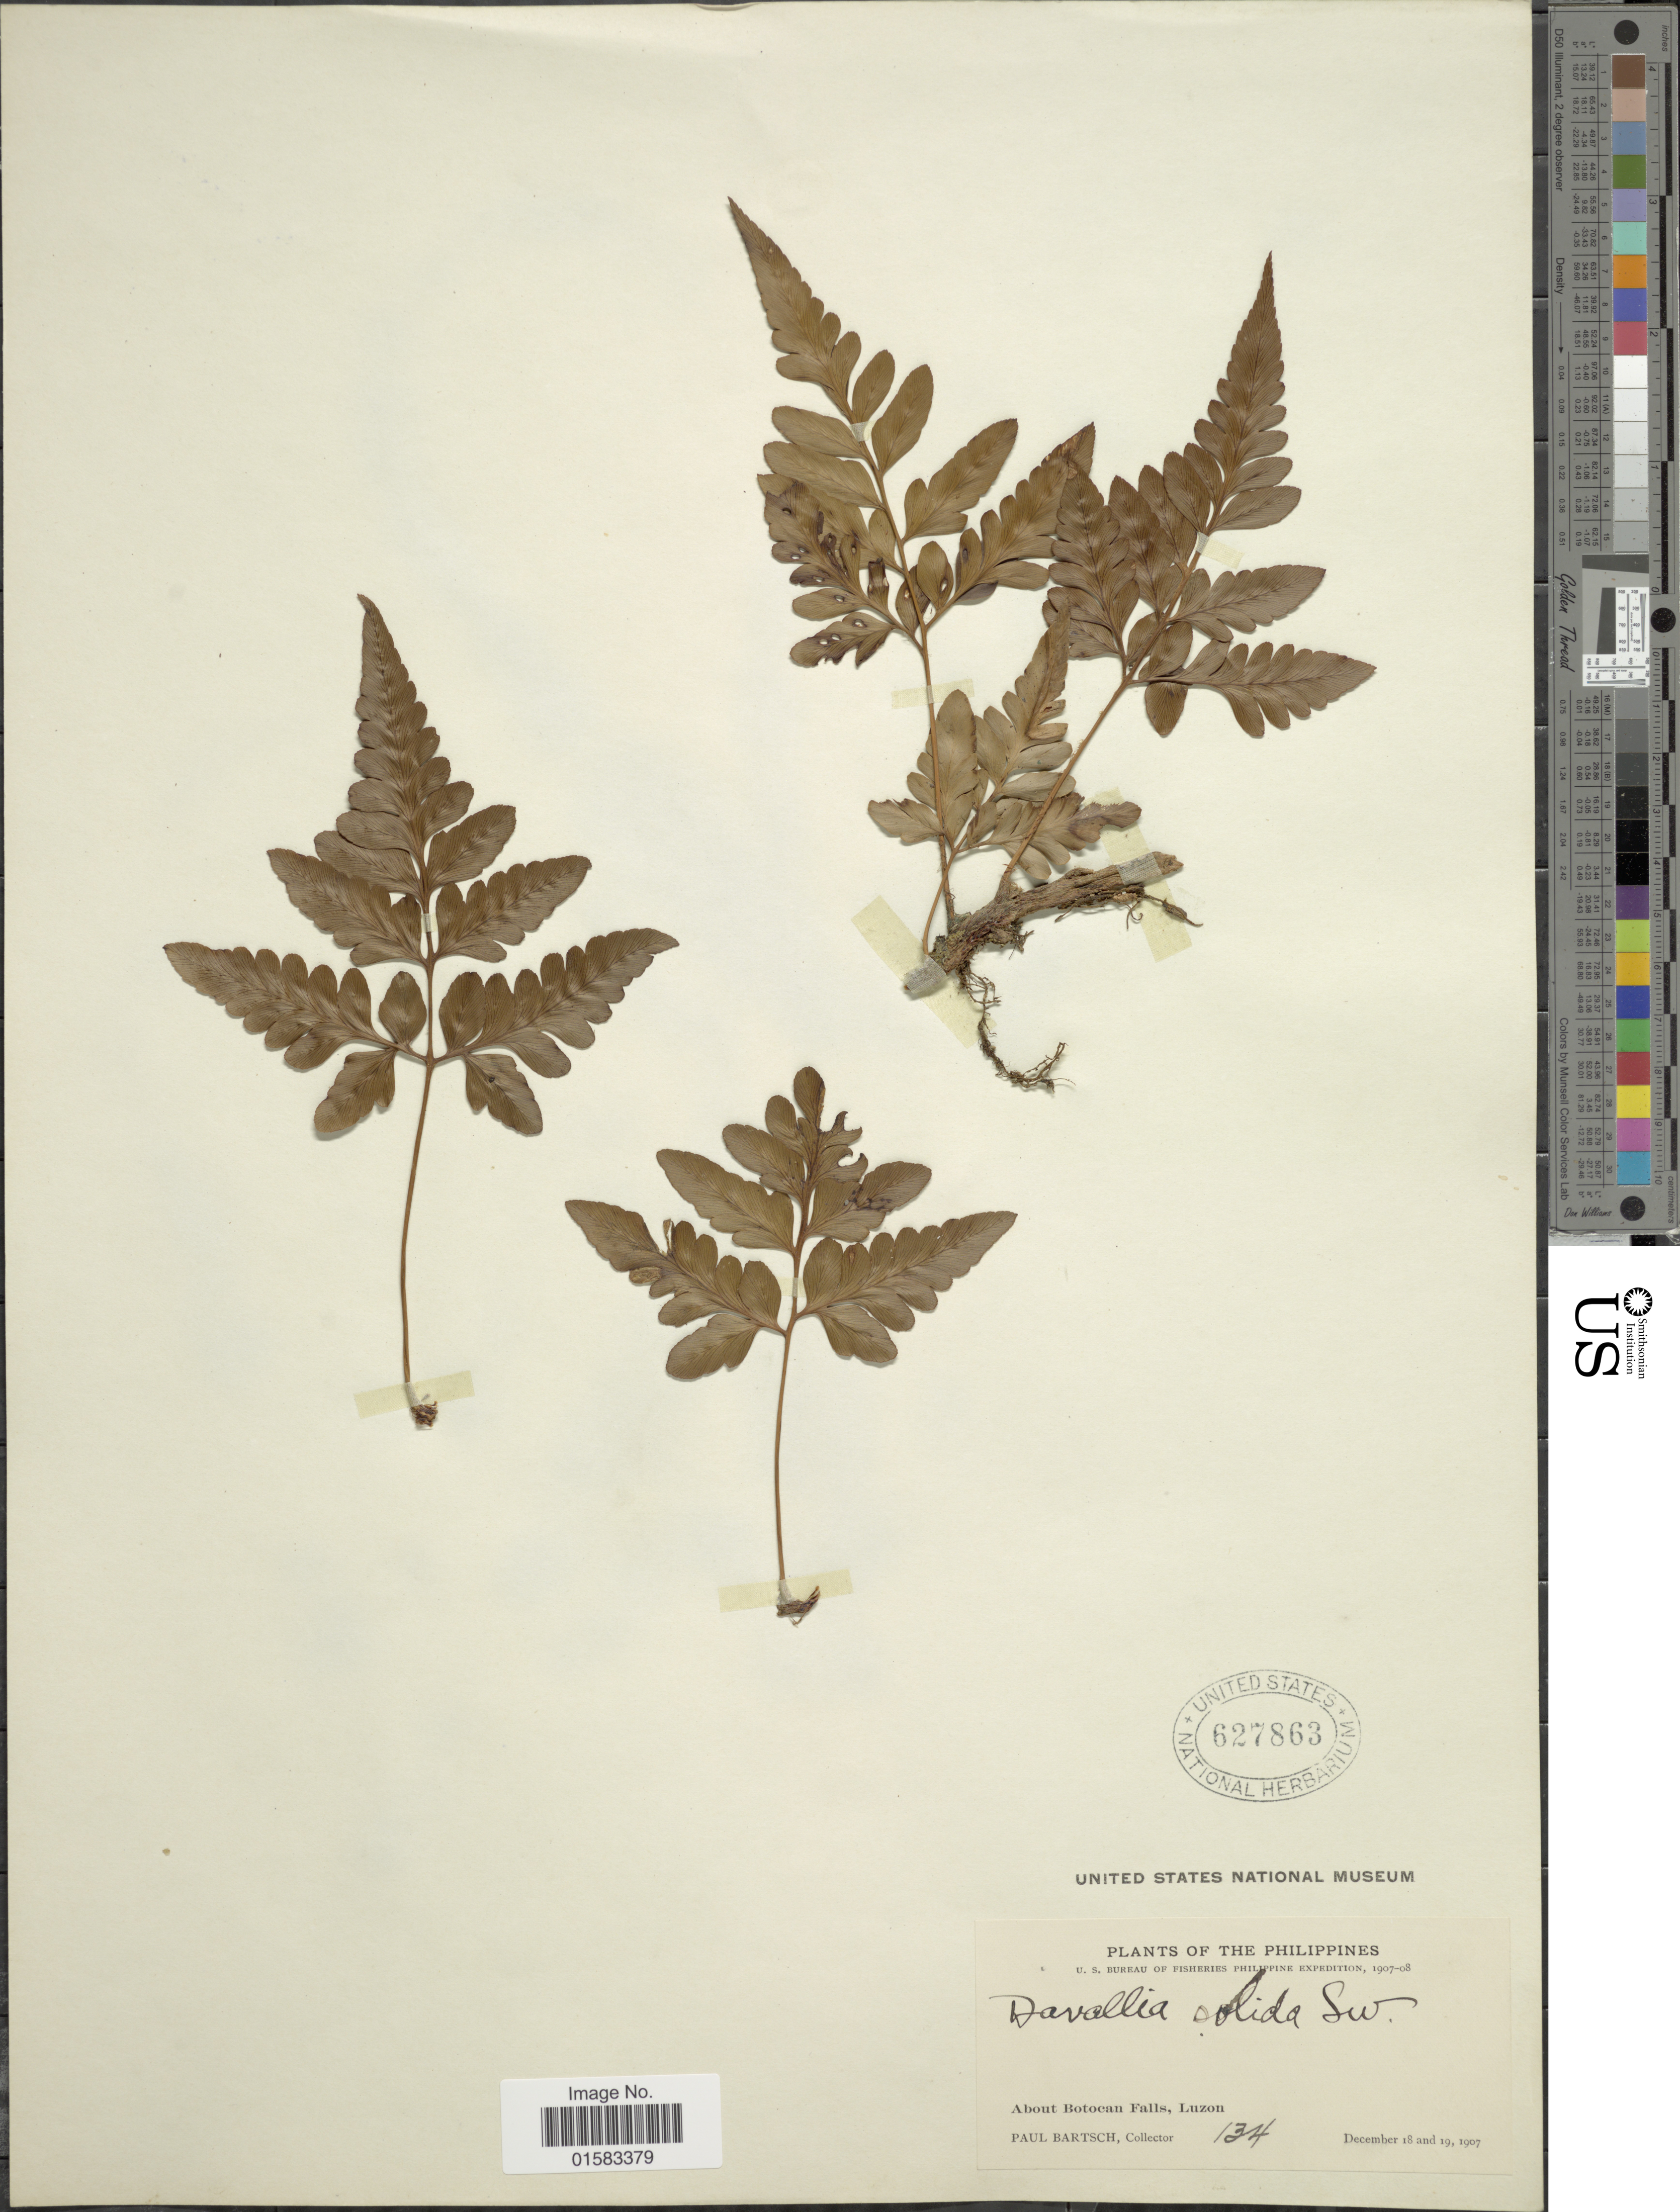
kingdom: Plantae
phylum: Tracheophyta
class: Polypodiopsida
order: Polypodiales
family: Davalliaceae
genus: Davallia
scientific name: Davallia solida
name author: (G. Forst.) Sw.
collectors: P. Bartsch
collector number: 134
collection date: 1907-12-18/1907-12-19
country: Philippines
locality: About Botocan Falls, Luzon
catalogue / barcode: US 627863